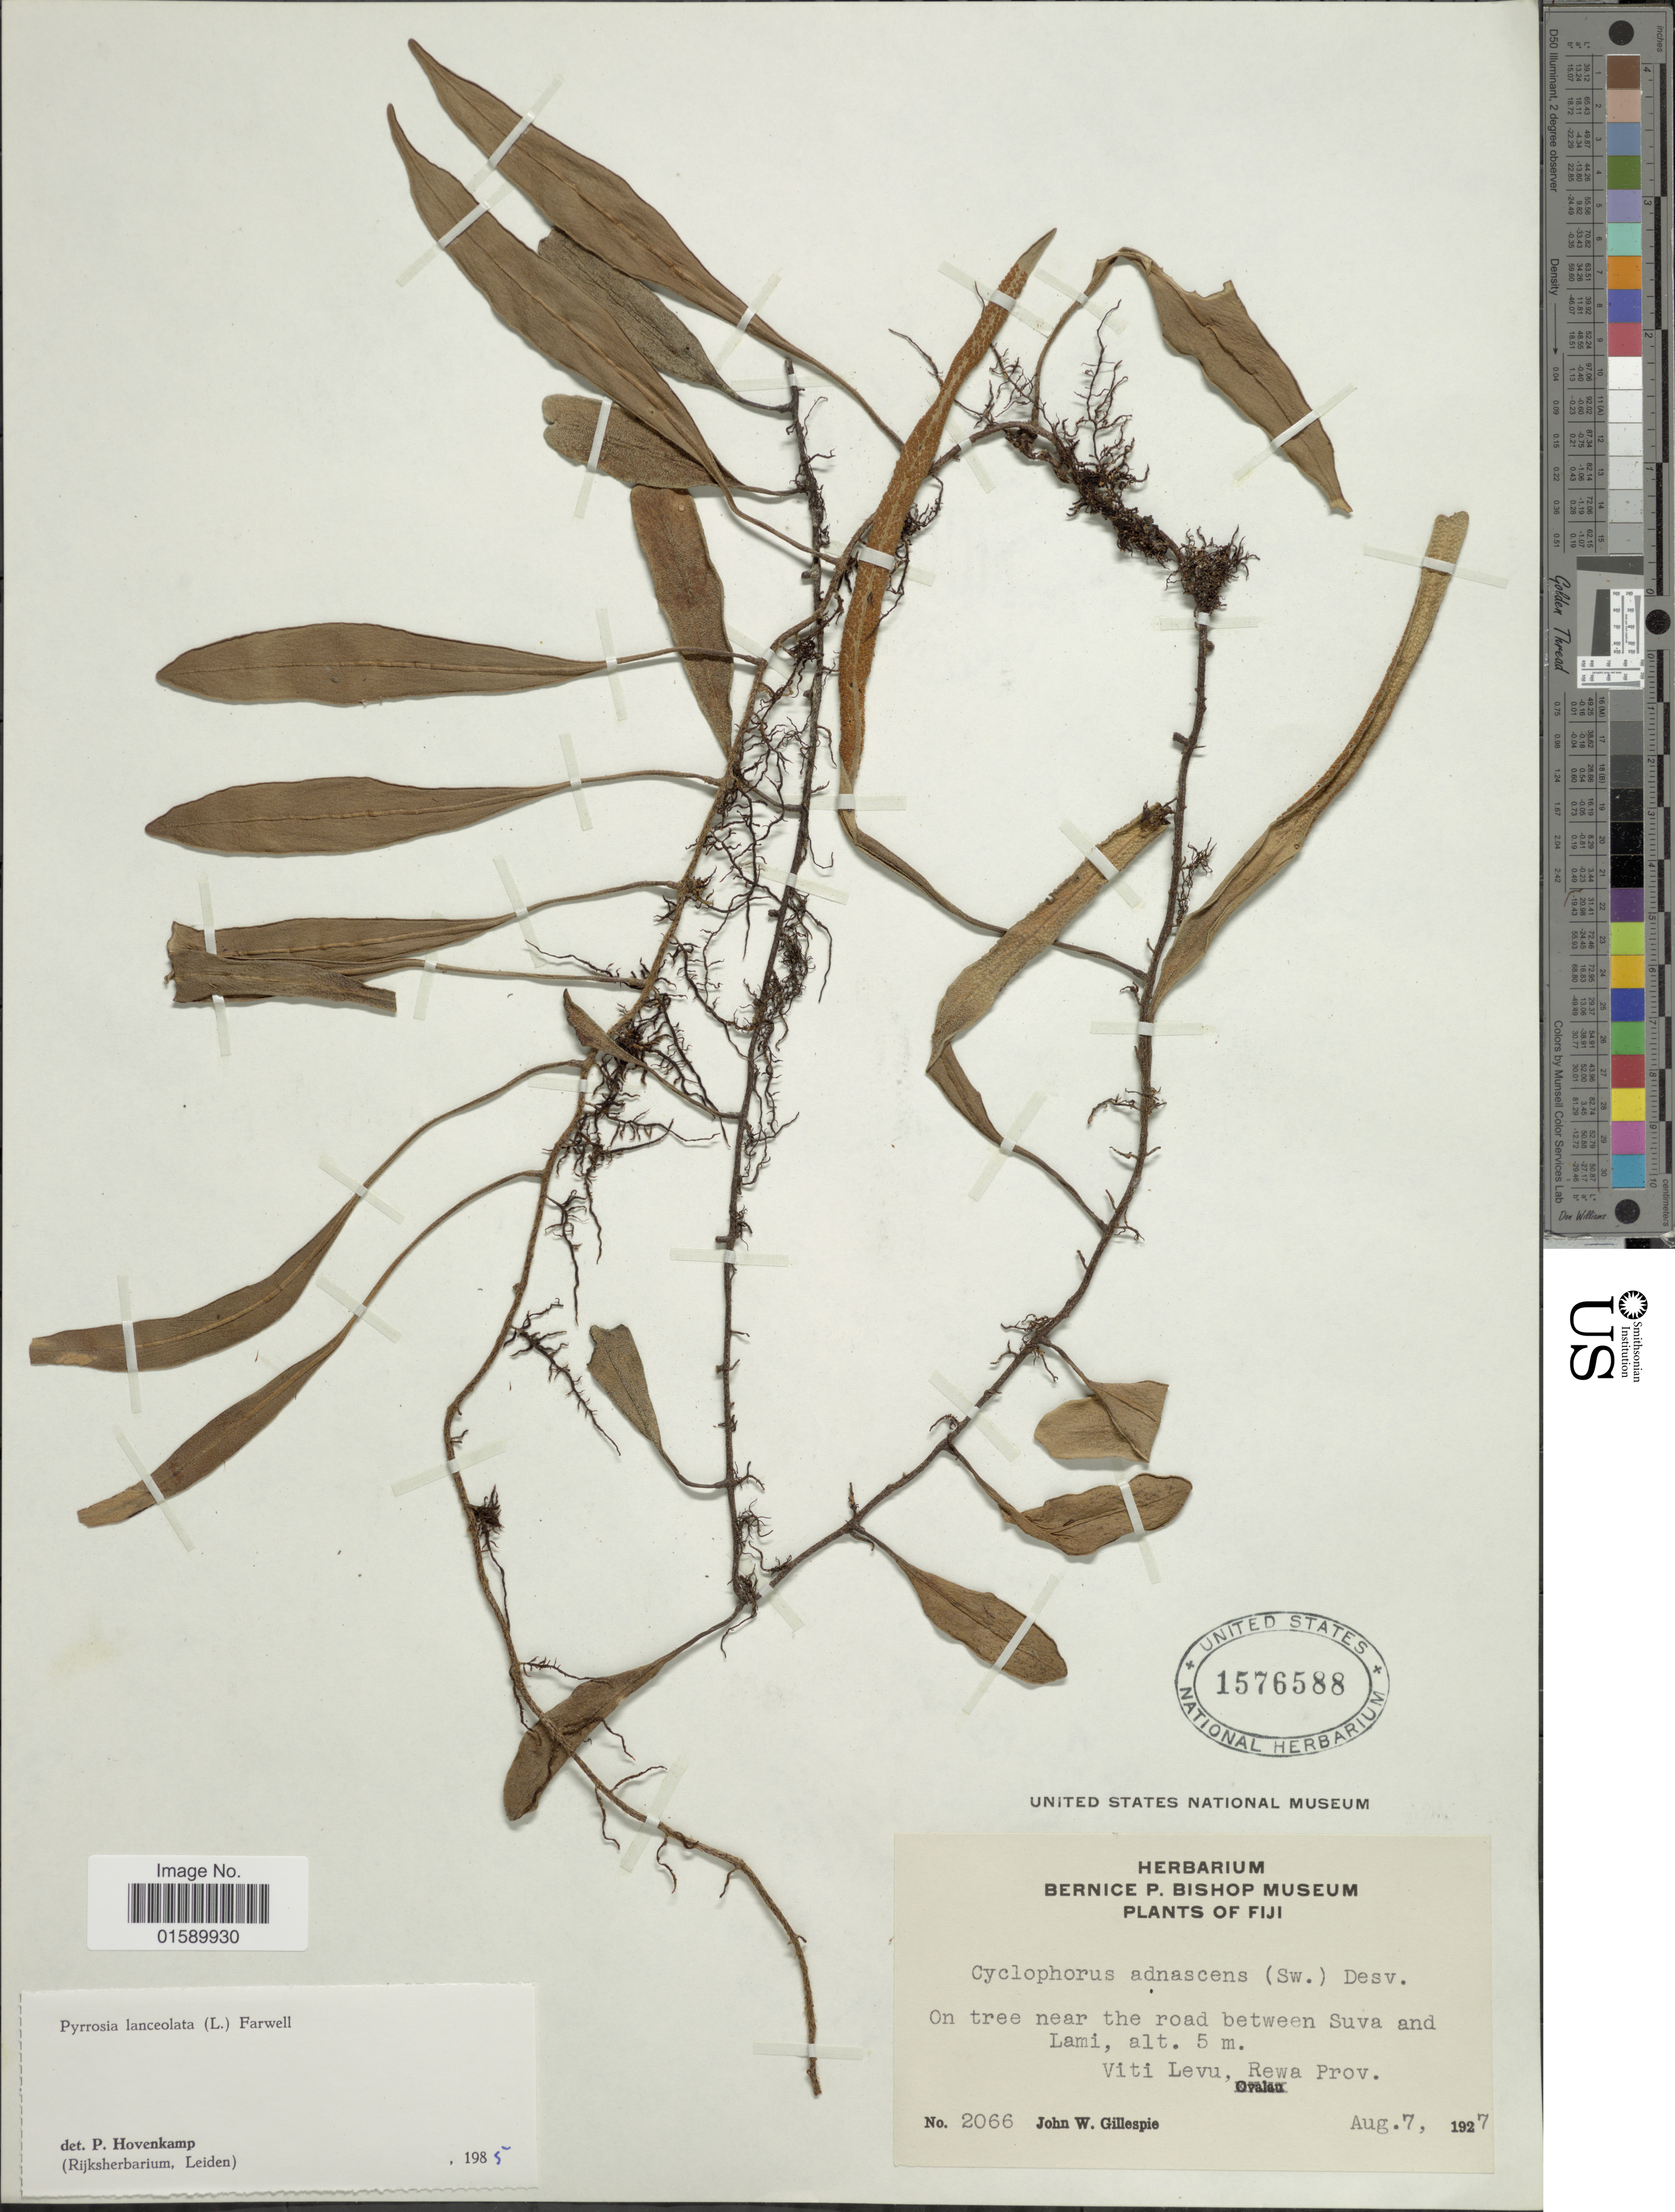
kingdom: Plantae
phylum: Tracheophyta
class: Polypodiopsida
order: Polypodiales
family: Polypodiaceae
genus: Pyrrosia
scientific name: Pyrrosia lanceolata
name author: (L.) Farw.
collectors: J. W. Gillespie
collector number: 2066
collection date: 1927-08-07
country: Fiji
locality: Fiji, near the road between Suva and Lami.Viti Levu, Rewa Prov.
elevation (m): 5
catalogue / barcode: US 1576588